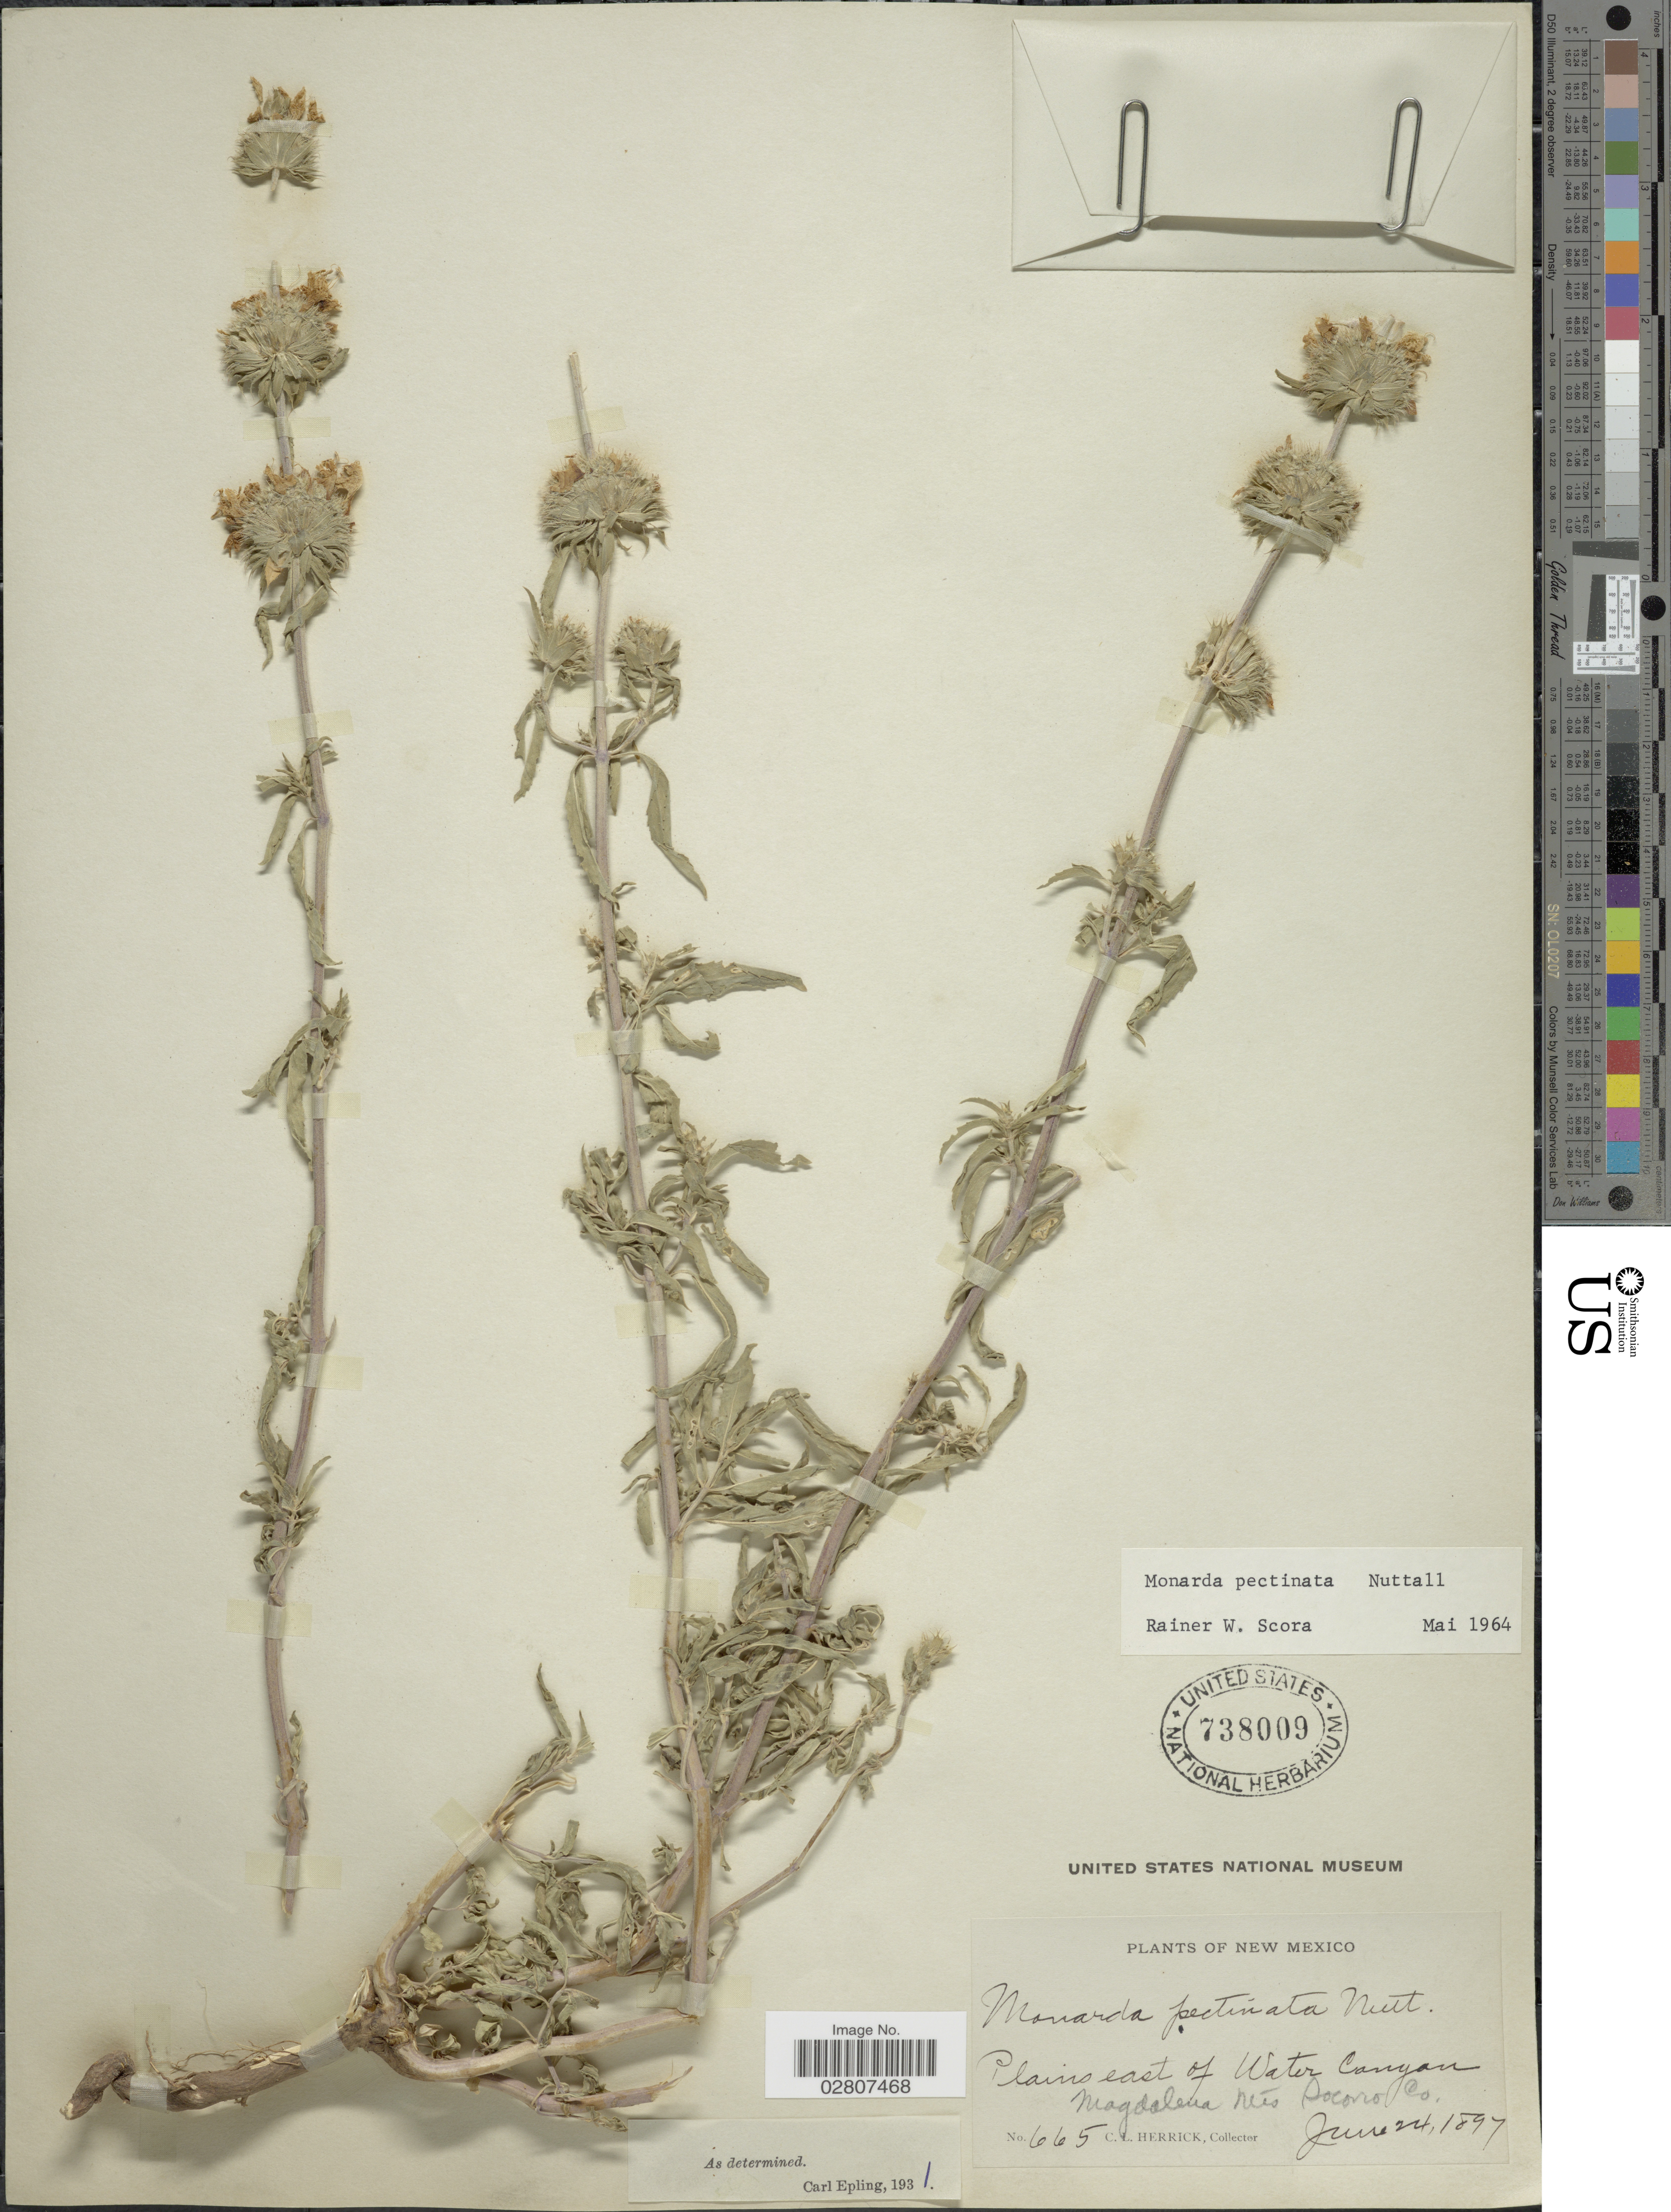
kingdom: Plantae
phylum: Tracheophyta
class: Magnoliopsida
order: Lamiales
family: Lamiaceae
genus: Monarda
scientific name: Monarda pectinata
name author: Nutt.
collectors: C. Herrick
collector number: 665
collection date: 1897-06-24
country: United States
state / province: New Mexico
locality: Plains east of Water Canyon. Magdalena Mts. Socorro Co.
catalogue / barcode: US 738009